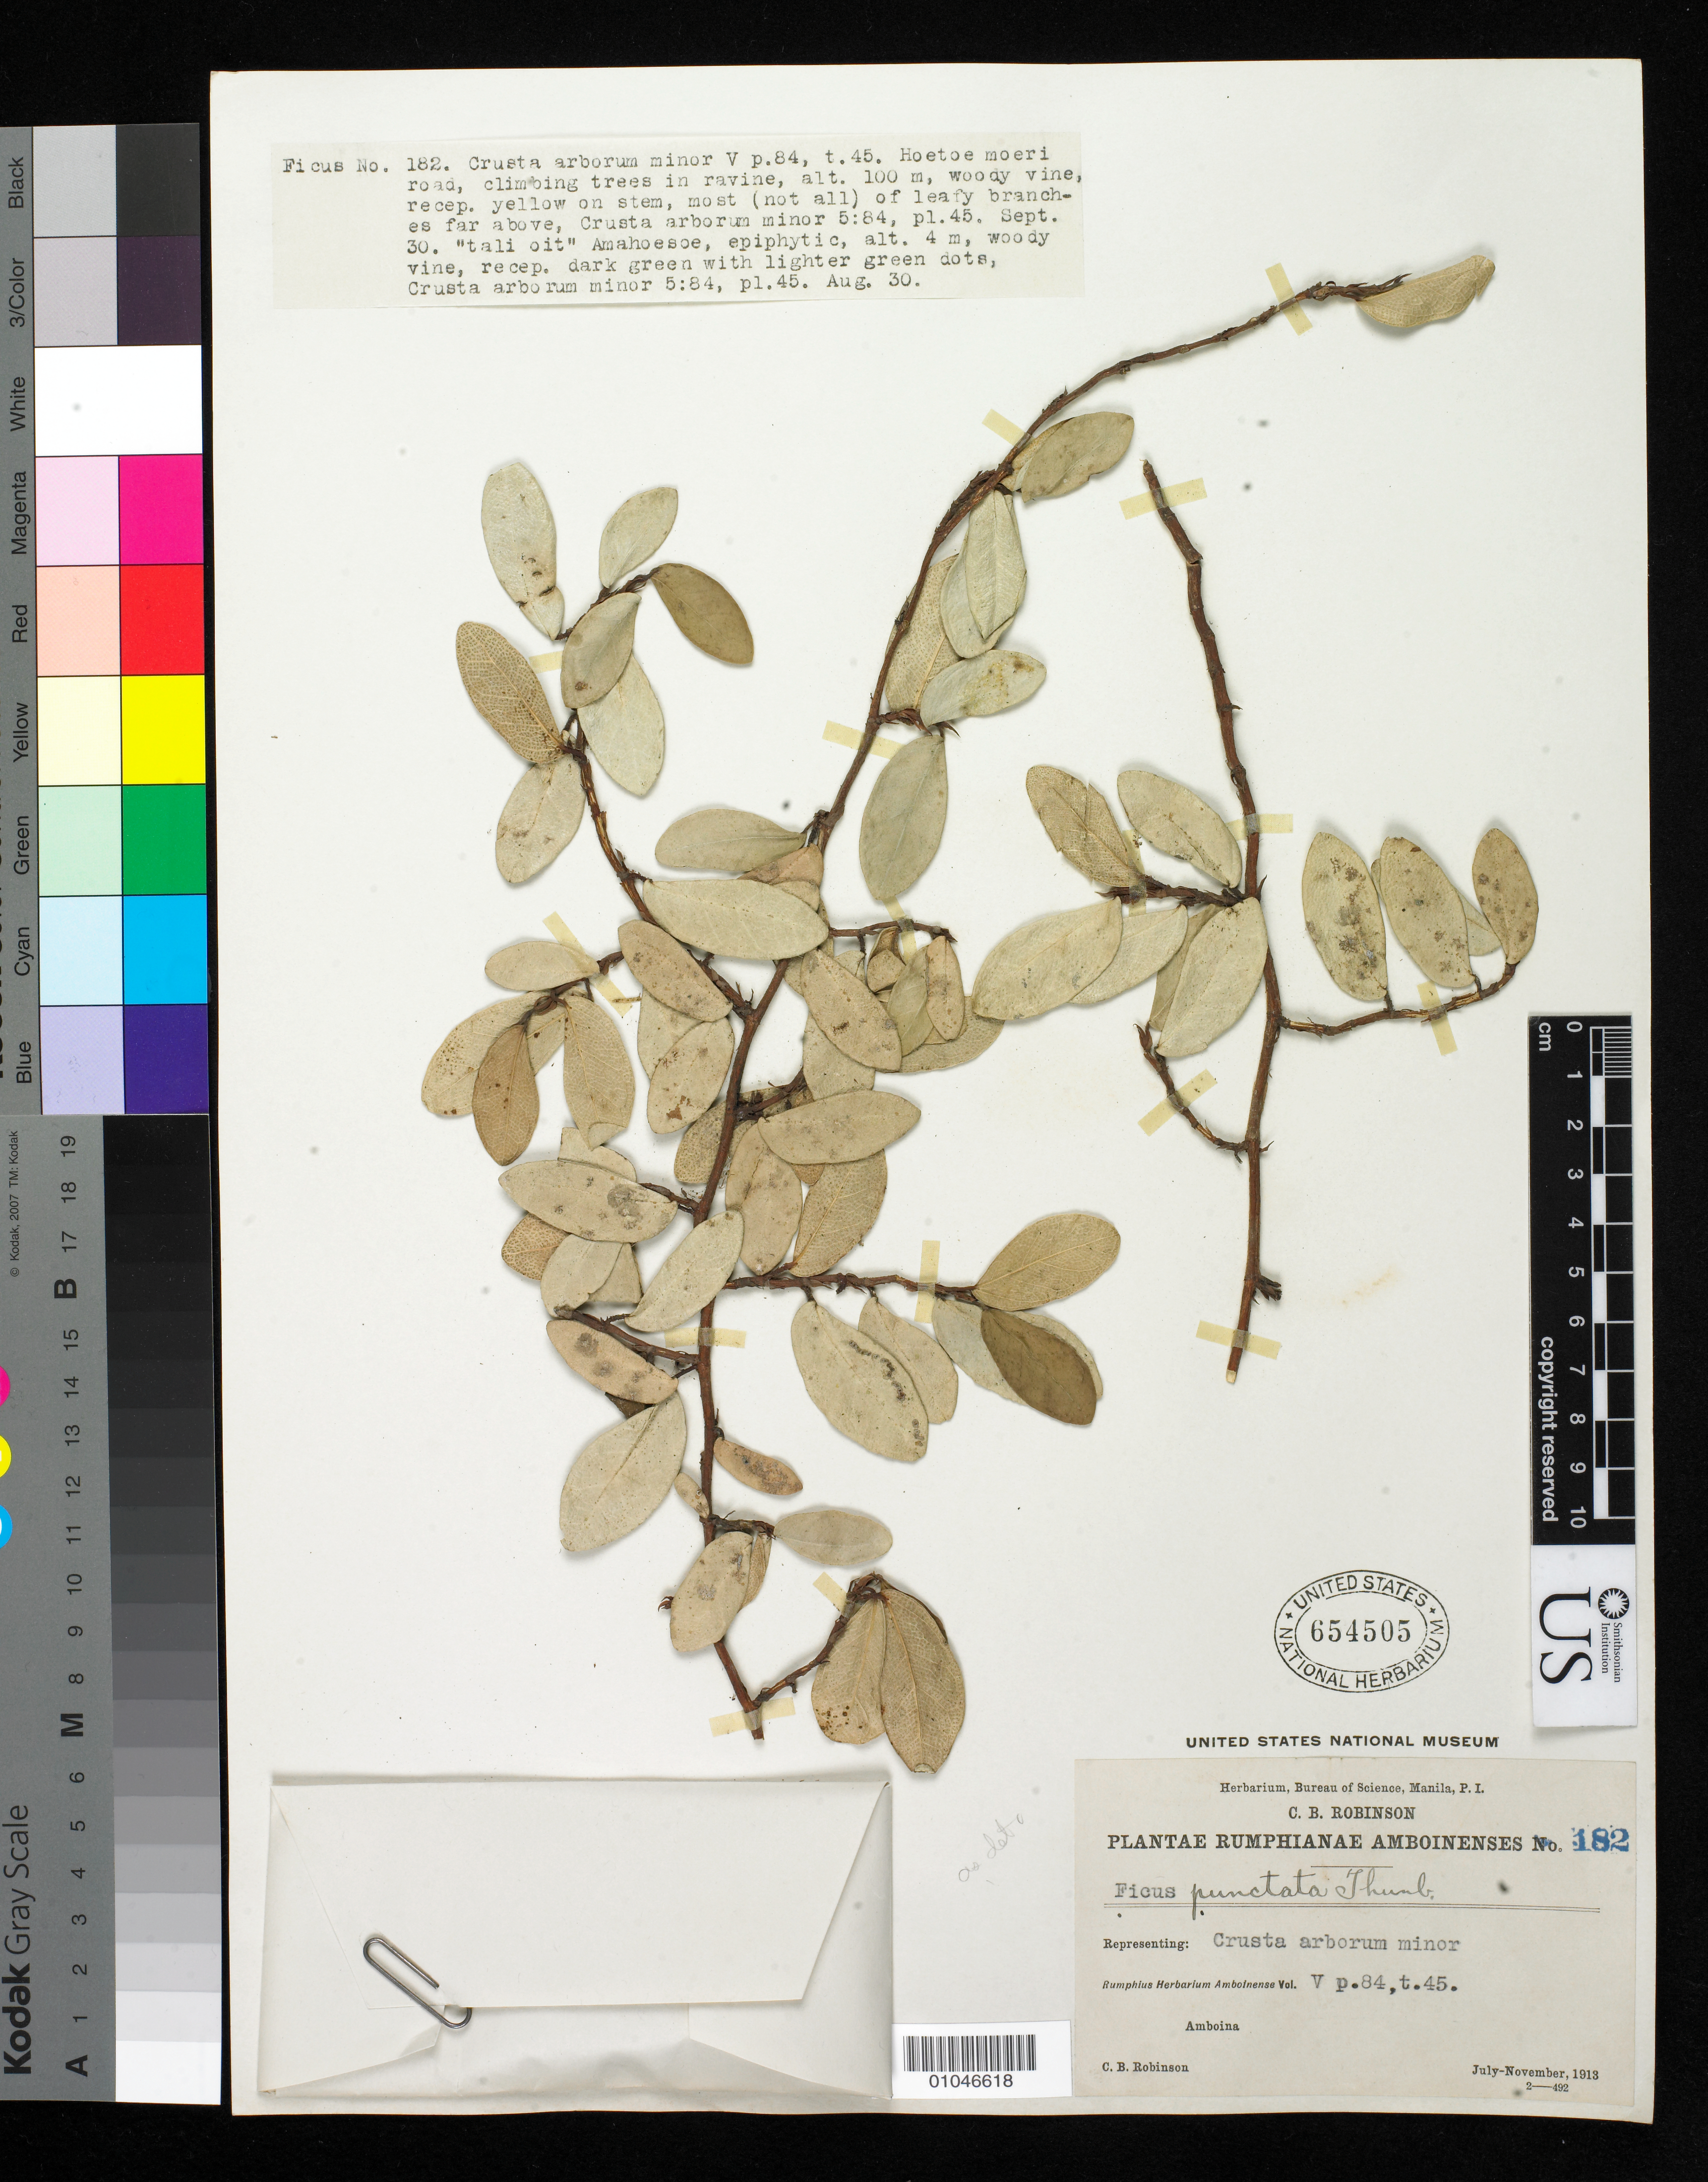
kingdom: Plantae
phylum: Tracheophyta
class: Magnoliopsida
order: Rosales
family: Moraceae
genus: Ficus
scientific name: Ficus punctata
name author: Thunb.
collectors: C. Robinson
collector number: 182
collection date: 1913-09-30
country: Indonesia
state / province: Maluku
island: Ambon I.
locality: Hoetoe Moeri road, Amboina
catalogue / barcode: US 654505